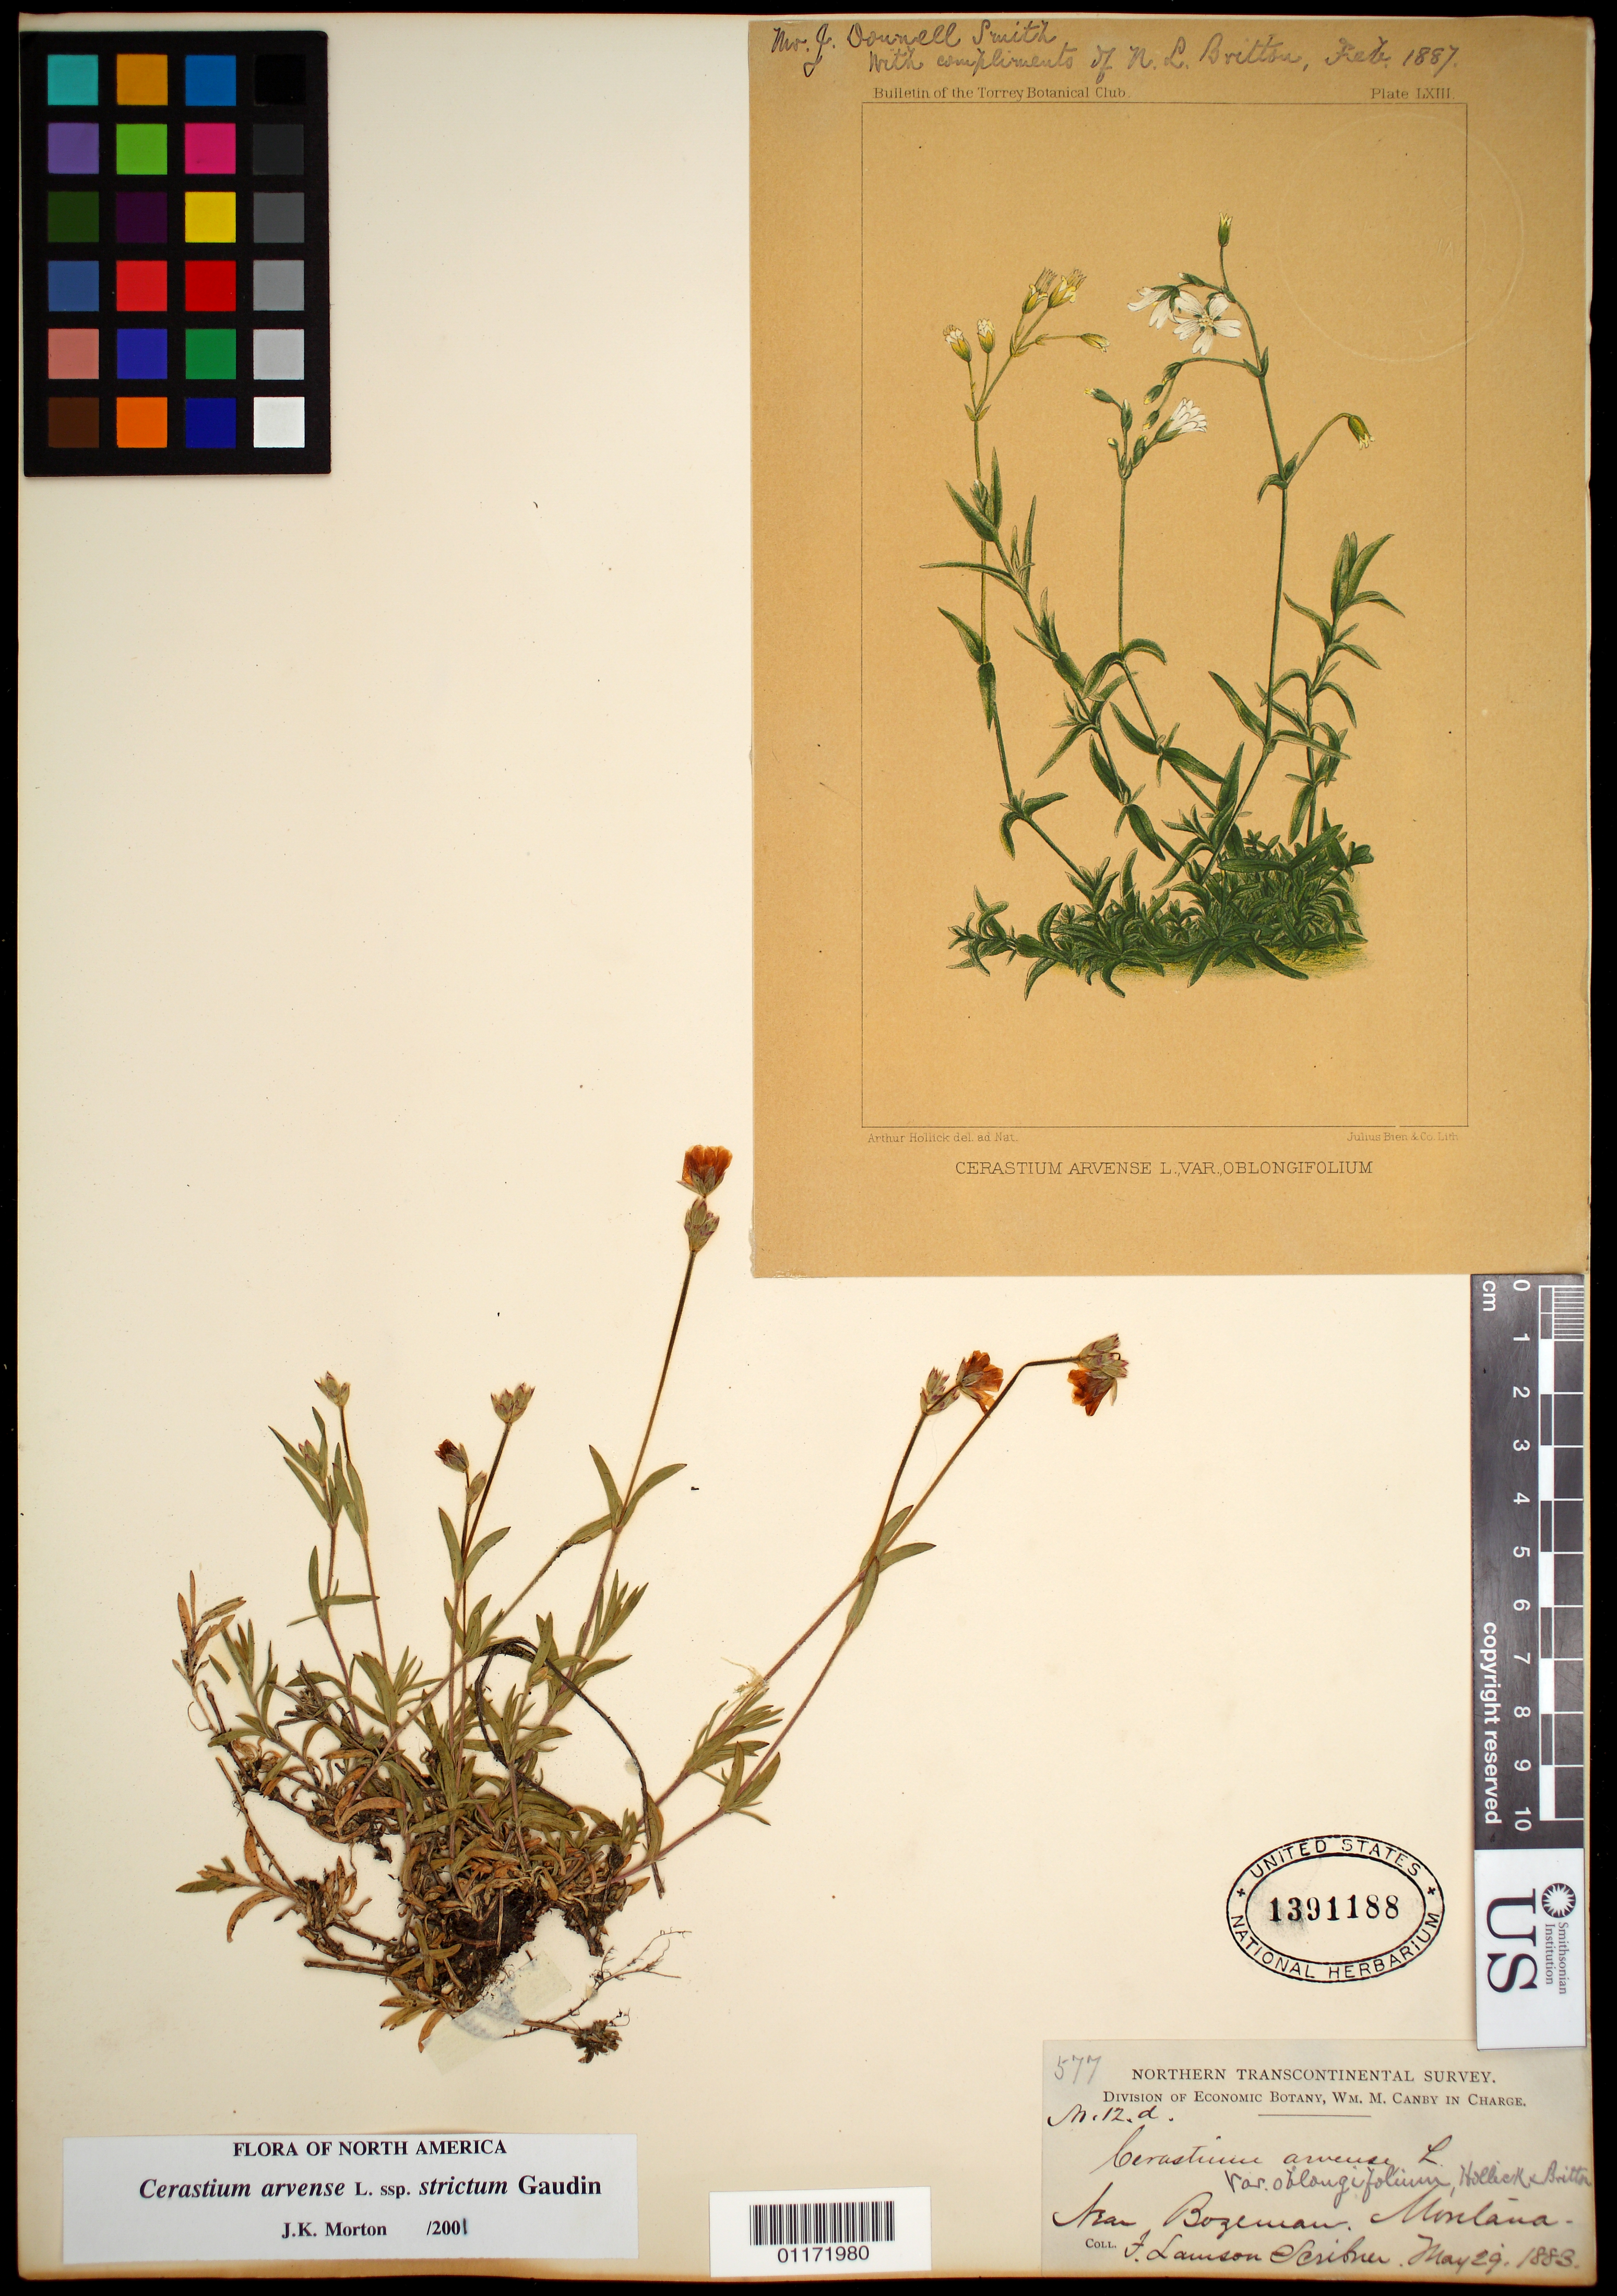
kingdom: Plantae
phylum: Tracheophyta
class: Magnoliopsida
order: Caryophyllales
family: Caryophyllaceae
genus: Cerastium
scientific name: Cerastium arvense subsp. strictum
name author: (L.) Ugborogho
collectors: F. L. Scribner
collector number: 12d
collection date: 1883-05-29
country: United States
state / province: Montana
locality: near Bozeman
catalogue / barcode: US 1391188